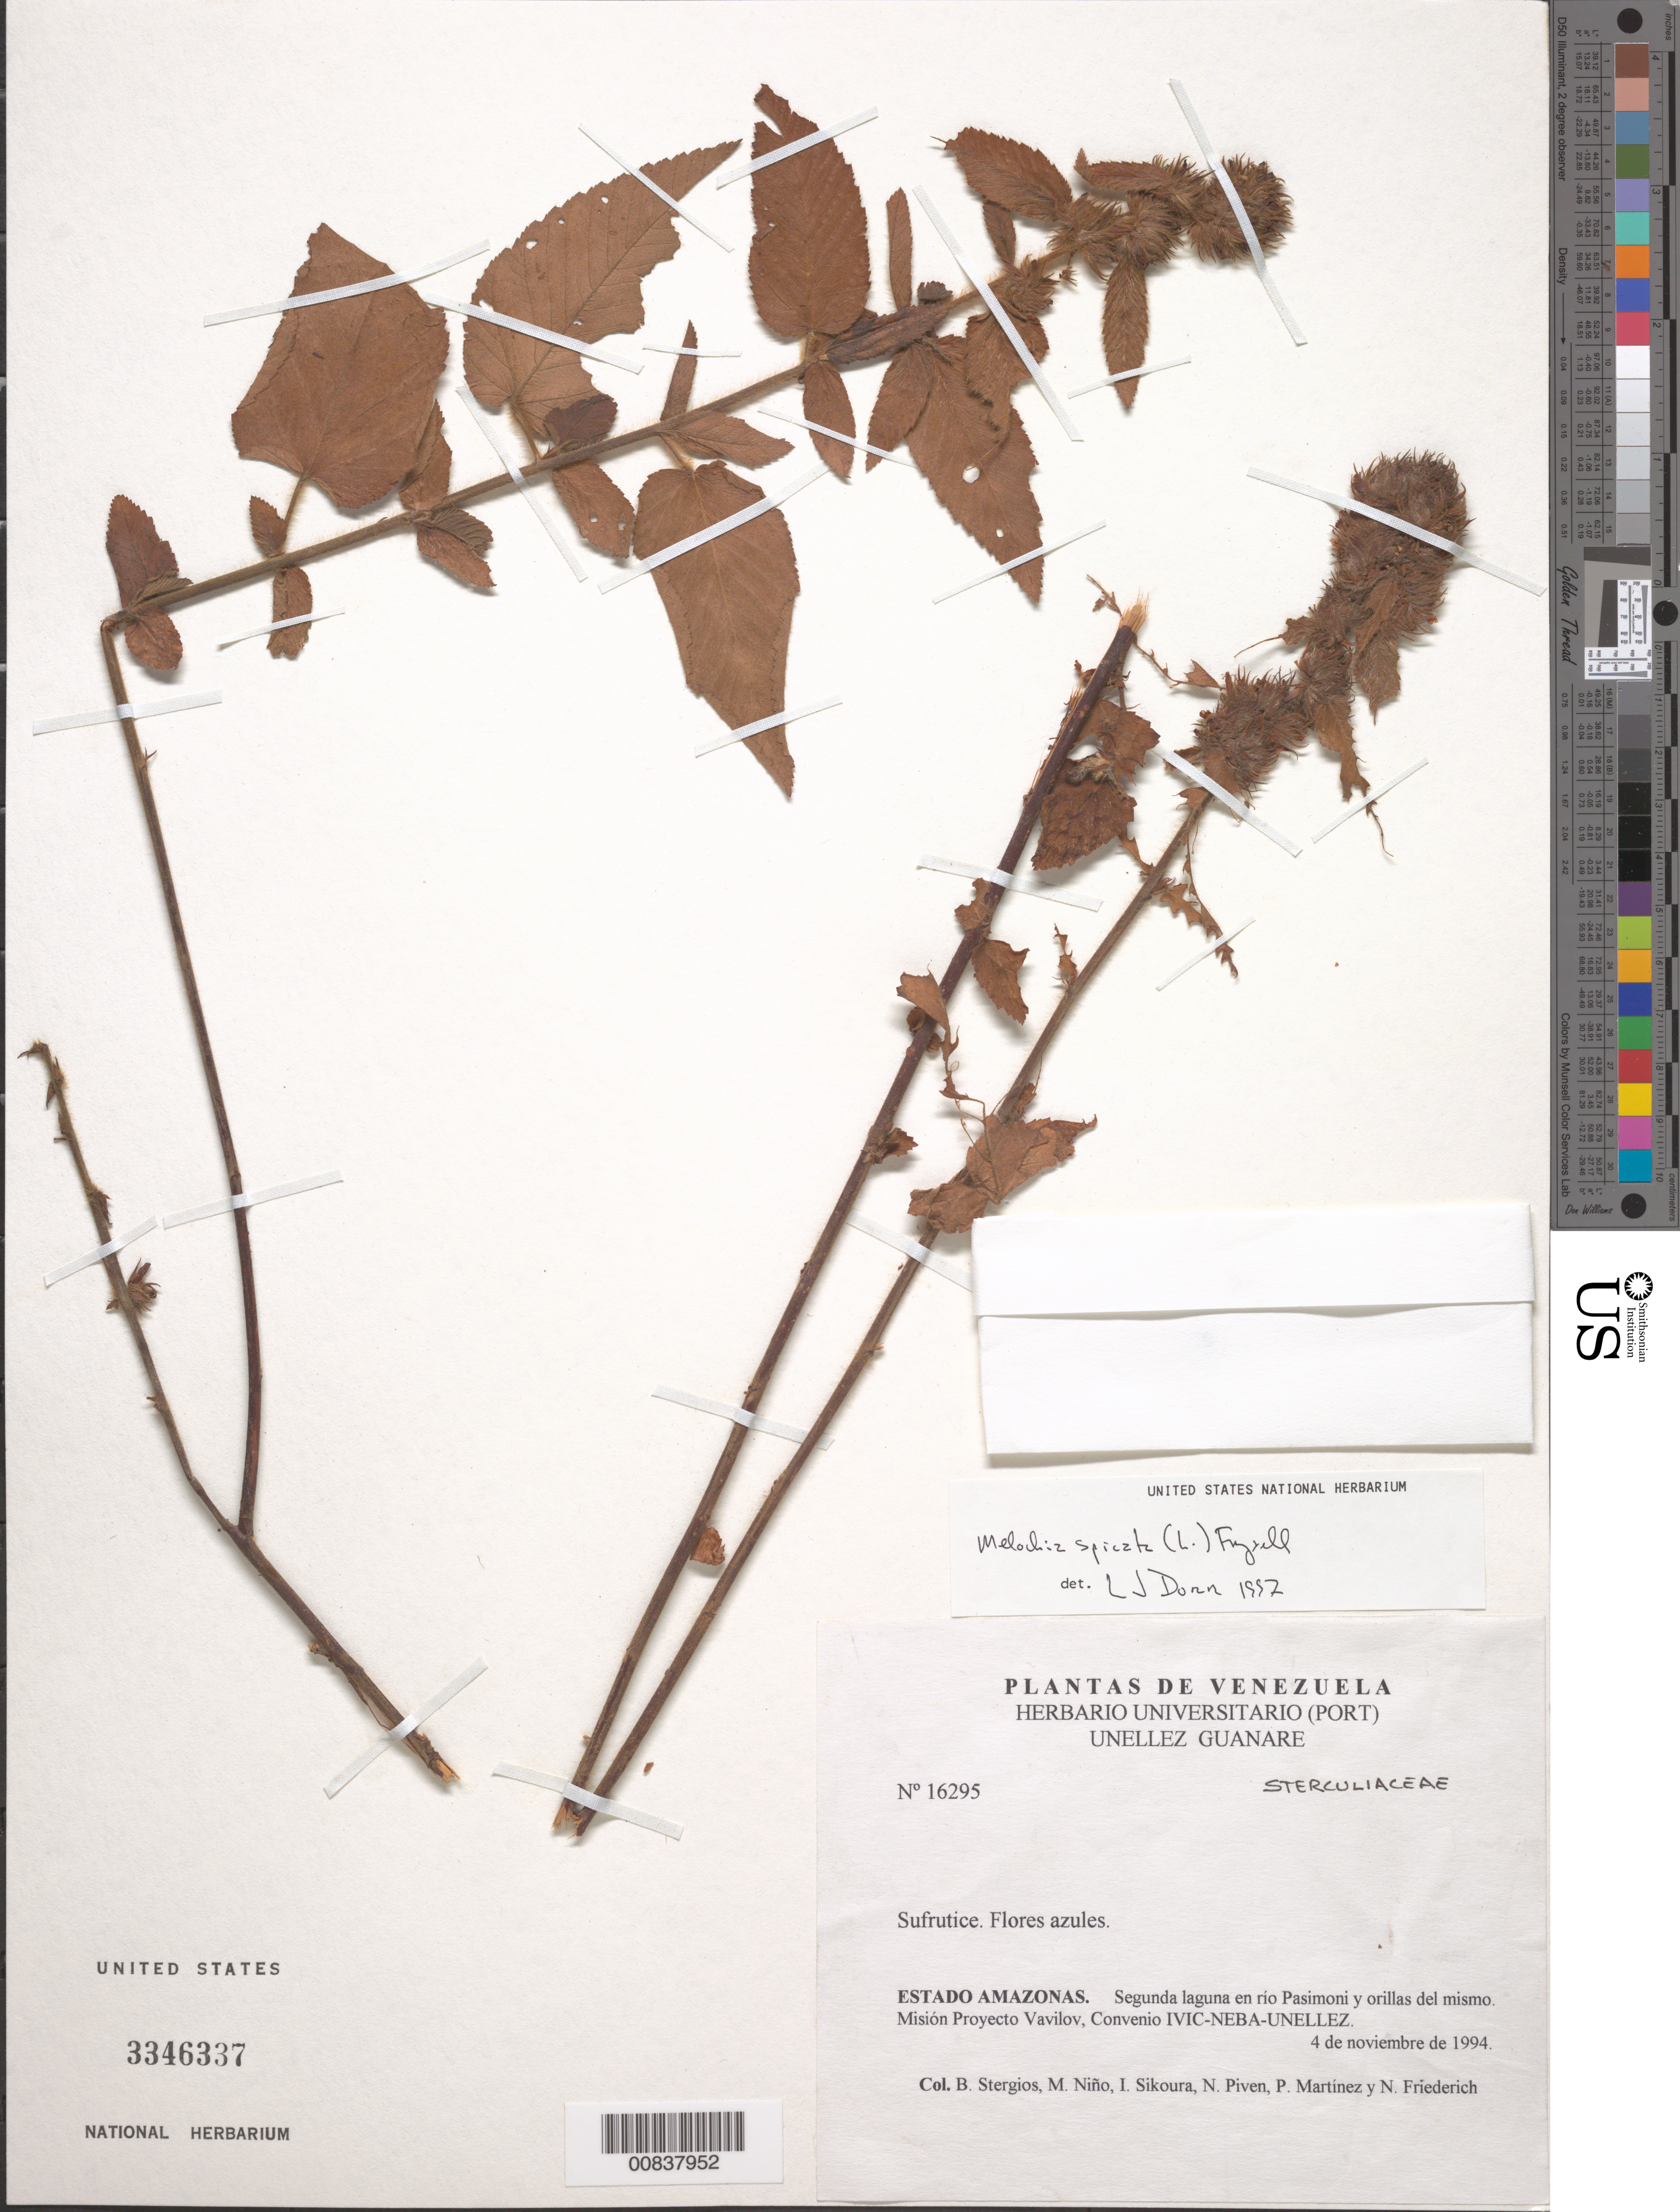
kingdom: Plantae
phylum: Tracheophyta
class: Magnoliopsida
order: Malvales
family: Malvaceae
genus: Melochia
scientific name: Melochia spicata var. spicata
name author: (L.) Fryxell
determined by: Dorr, L. J., (BOT), Smithsonian Institution - National Museum of Natural History (UNITED STATES)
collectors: B. G. Stergios, S. M. Niño, I. Sikoura, N. Piven, P. Martinez & N. Friederich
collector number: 16295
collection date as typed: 4-Nov-94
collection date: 1994-11-04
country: Venezuela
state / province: Amazonas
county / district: Río Negro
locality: Río Pasimoni, Misión Proyecto Vavilov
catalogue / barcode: US 3346337